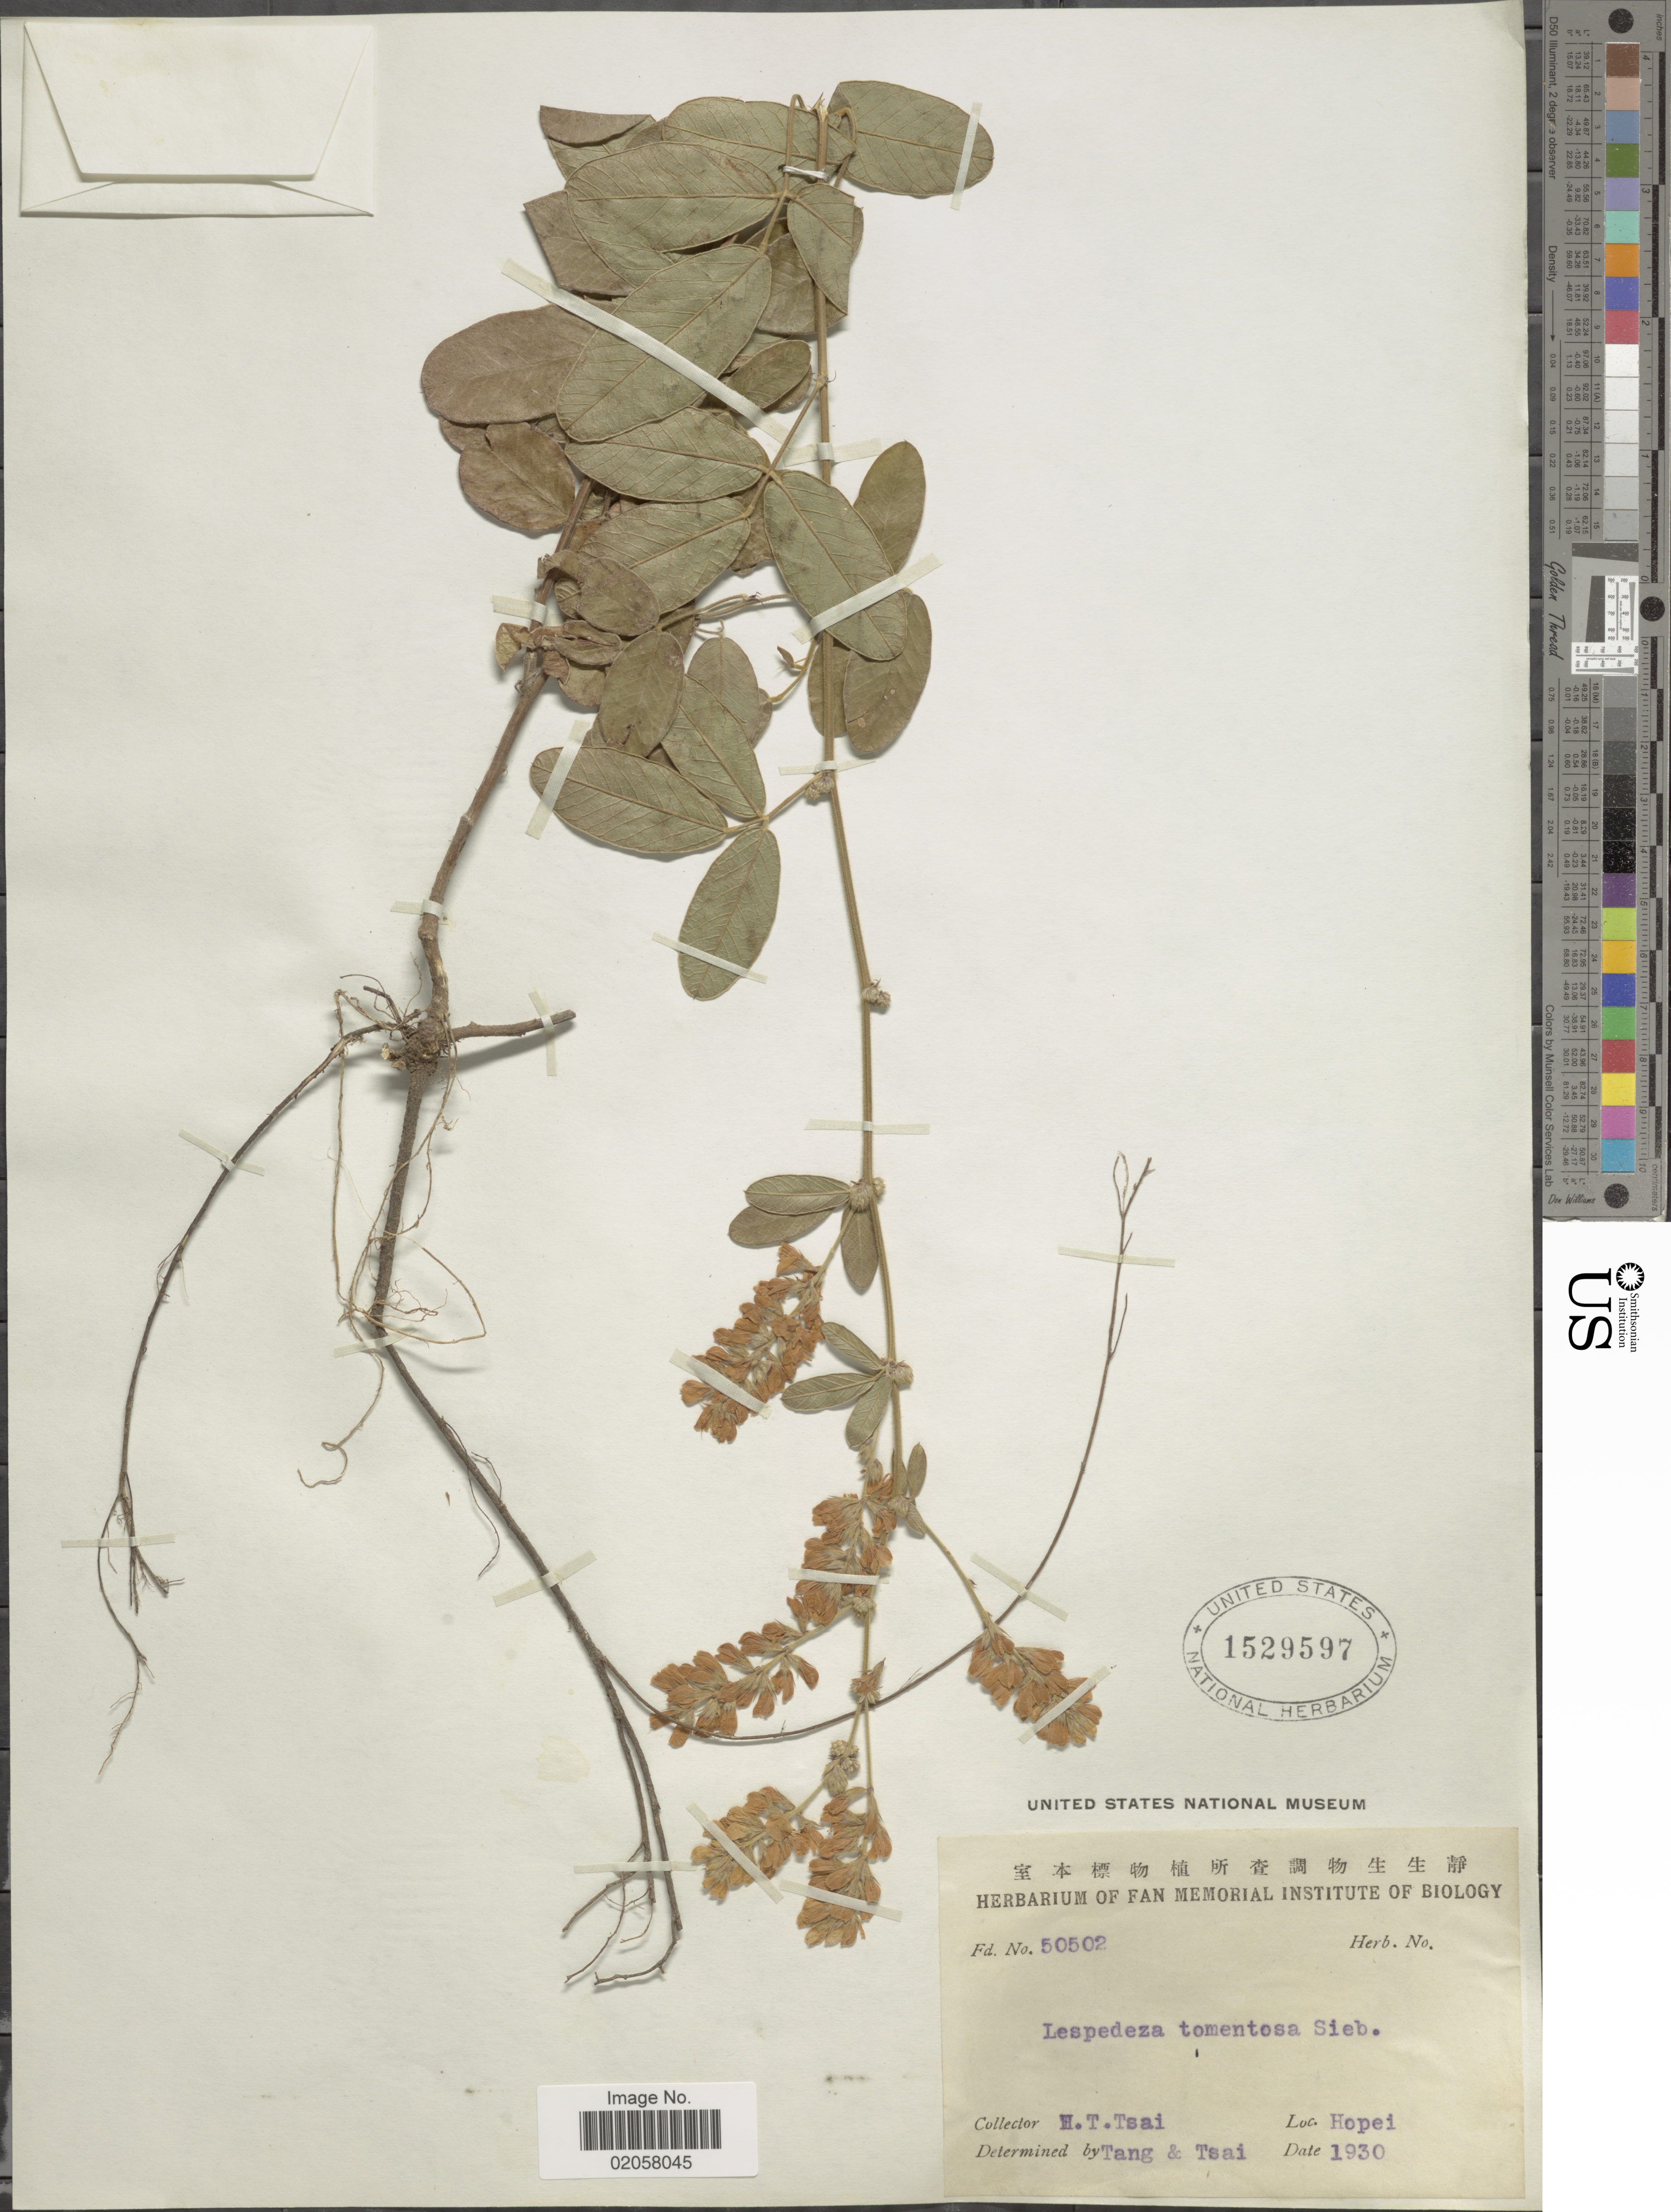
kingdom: Plantae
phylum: Tracheophyta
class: Magnoliopsida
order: Fabales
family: Fabaceae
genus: Lespedeza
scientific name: Lespedeza tomentosa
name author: (Thunb.) Siebold ex Maxim.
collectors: H. Tsai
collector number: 50502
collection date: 1930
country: China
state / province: Hebei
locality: Hopei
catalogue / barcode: US 1529597